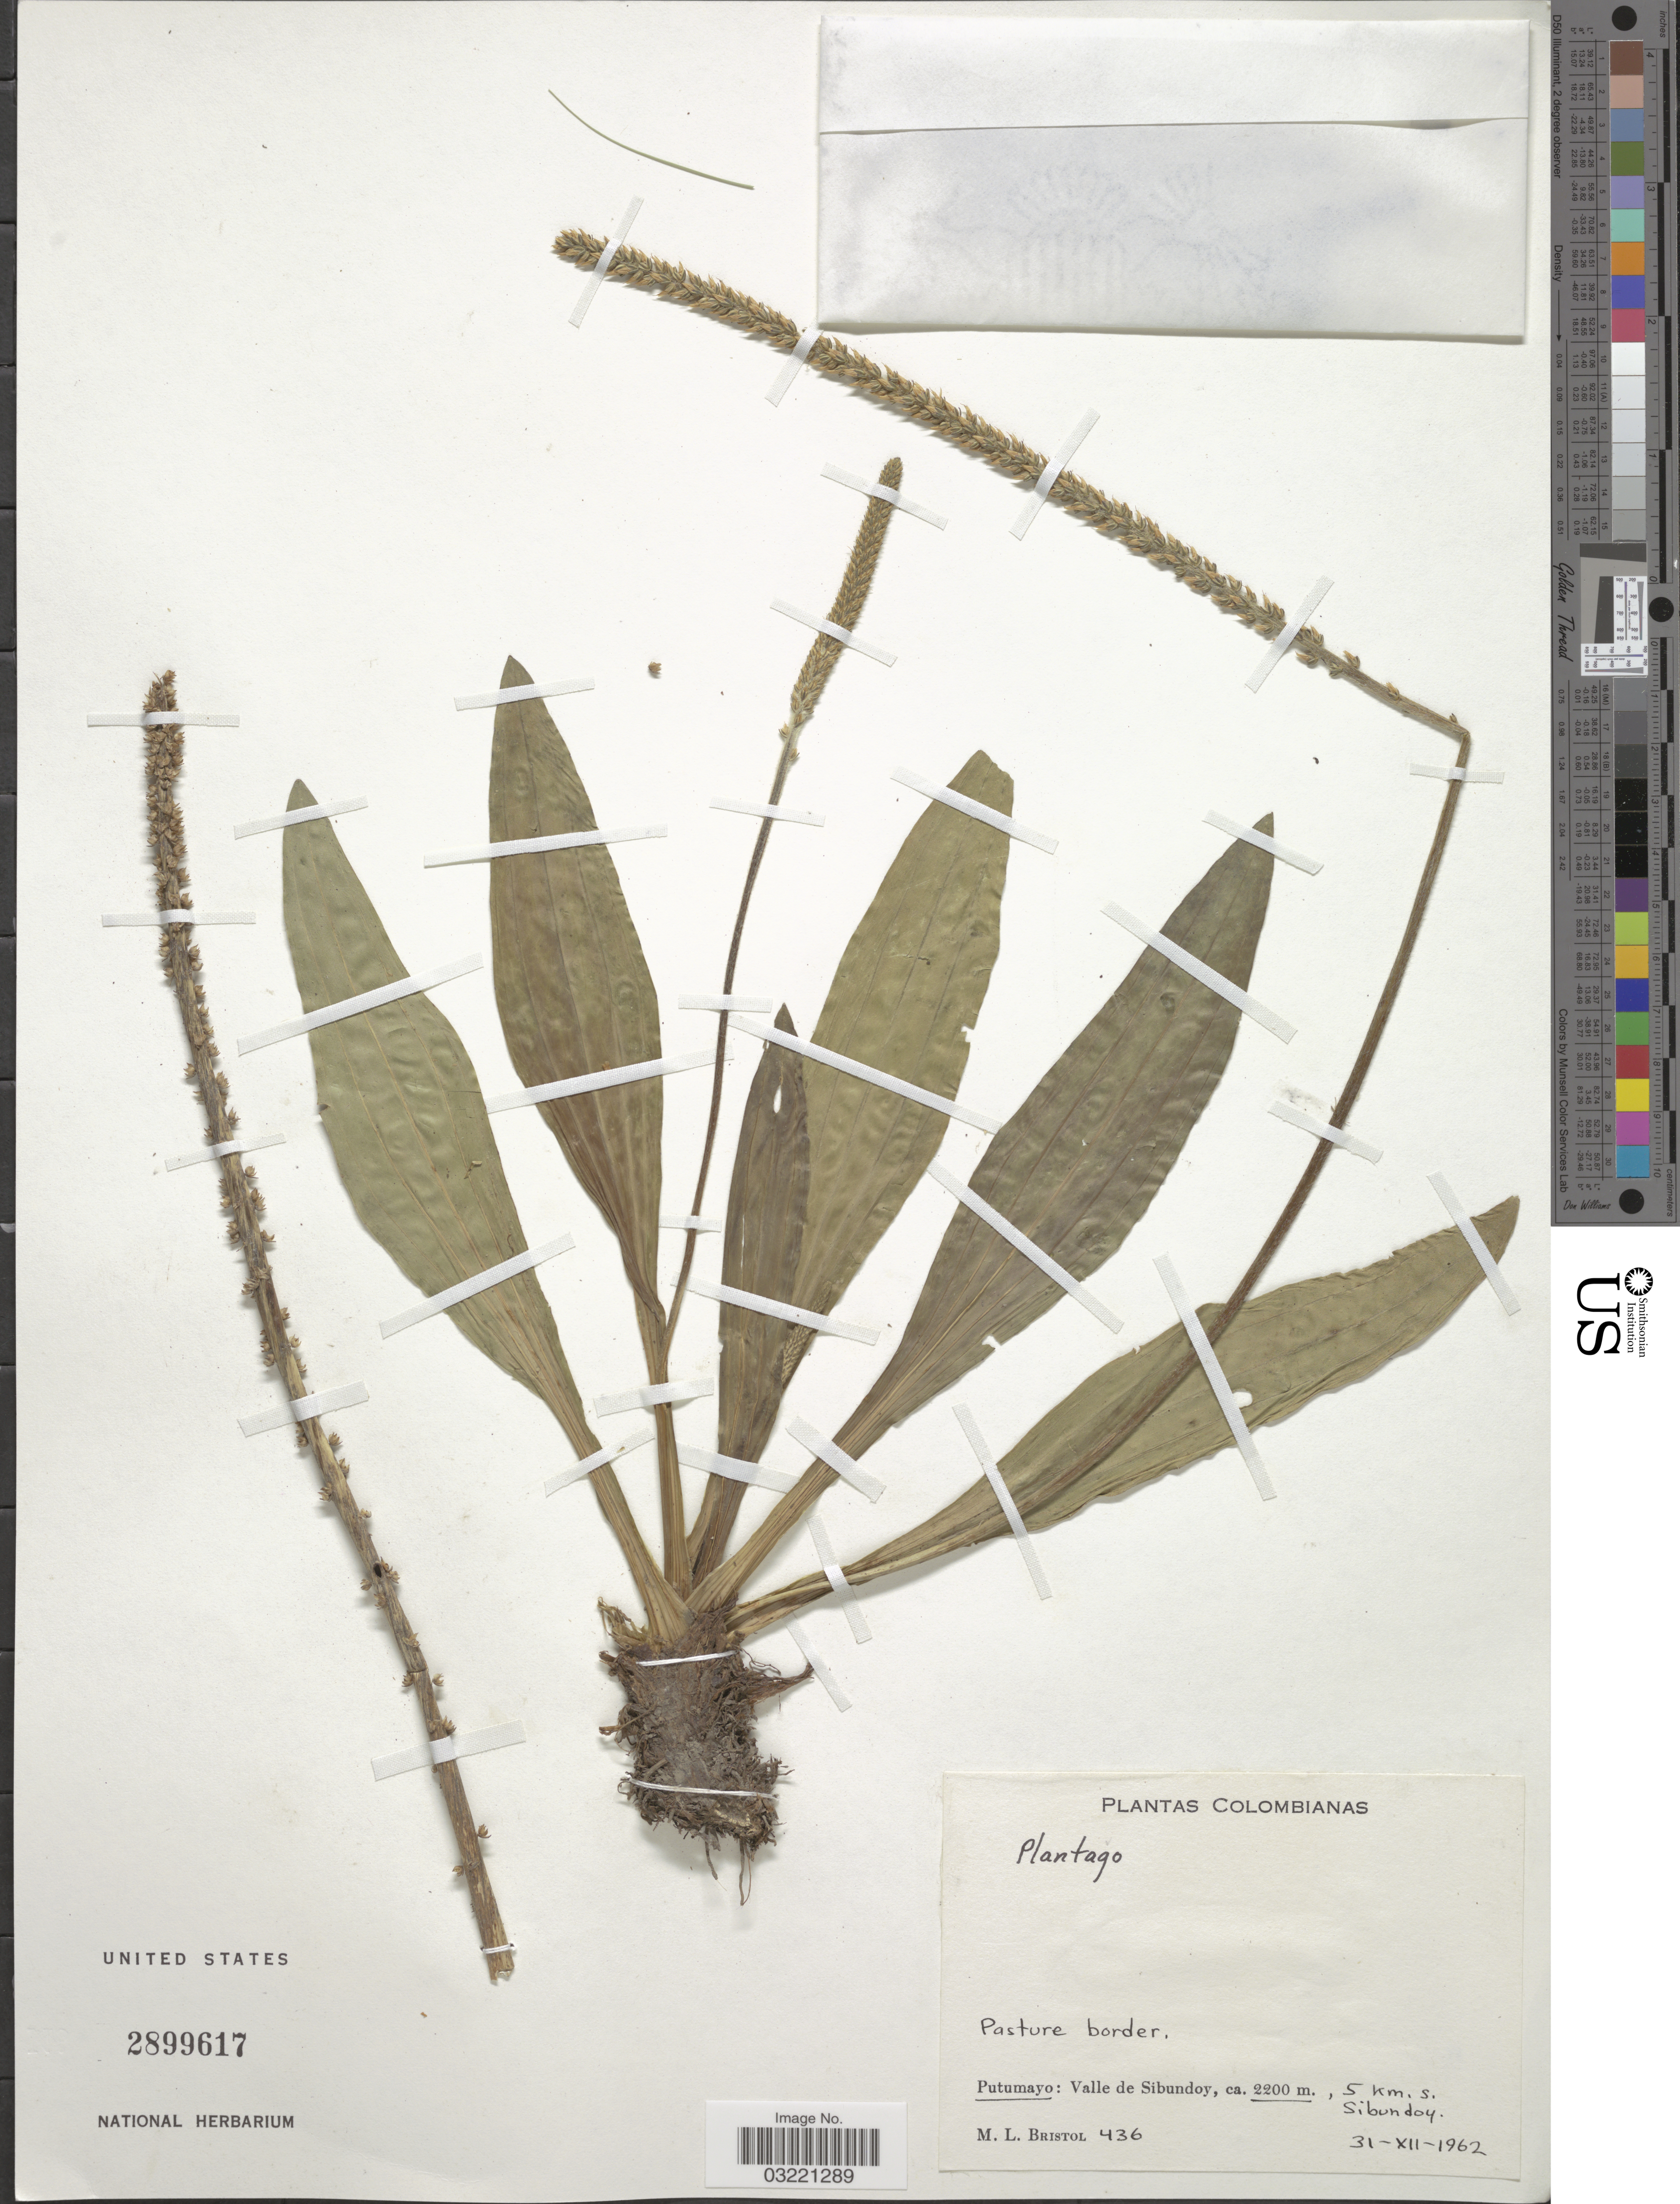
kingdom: Plantae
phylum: Tracheophyta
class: Magnoliopsida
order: Lamiales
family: Plantaginaceae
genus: Plantago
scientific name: Plantago sp.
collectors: M. L. Bristol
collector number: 436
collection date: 1962-12-31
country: Colombia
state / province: Putumayo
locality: Valle de Sibundoy, 5 km. S. Sibundoy.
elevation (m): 2200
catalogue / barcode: US 2899617